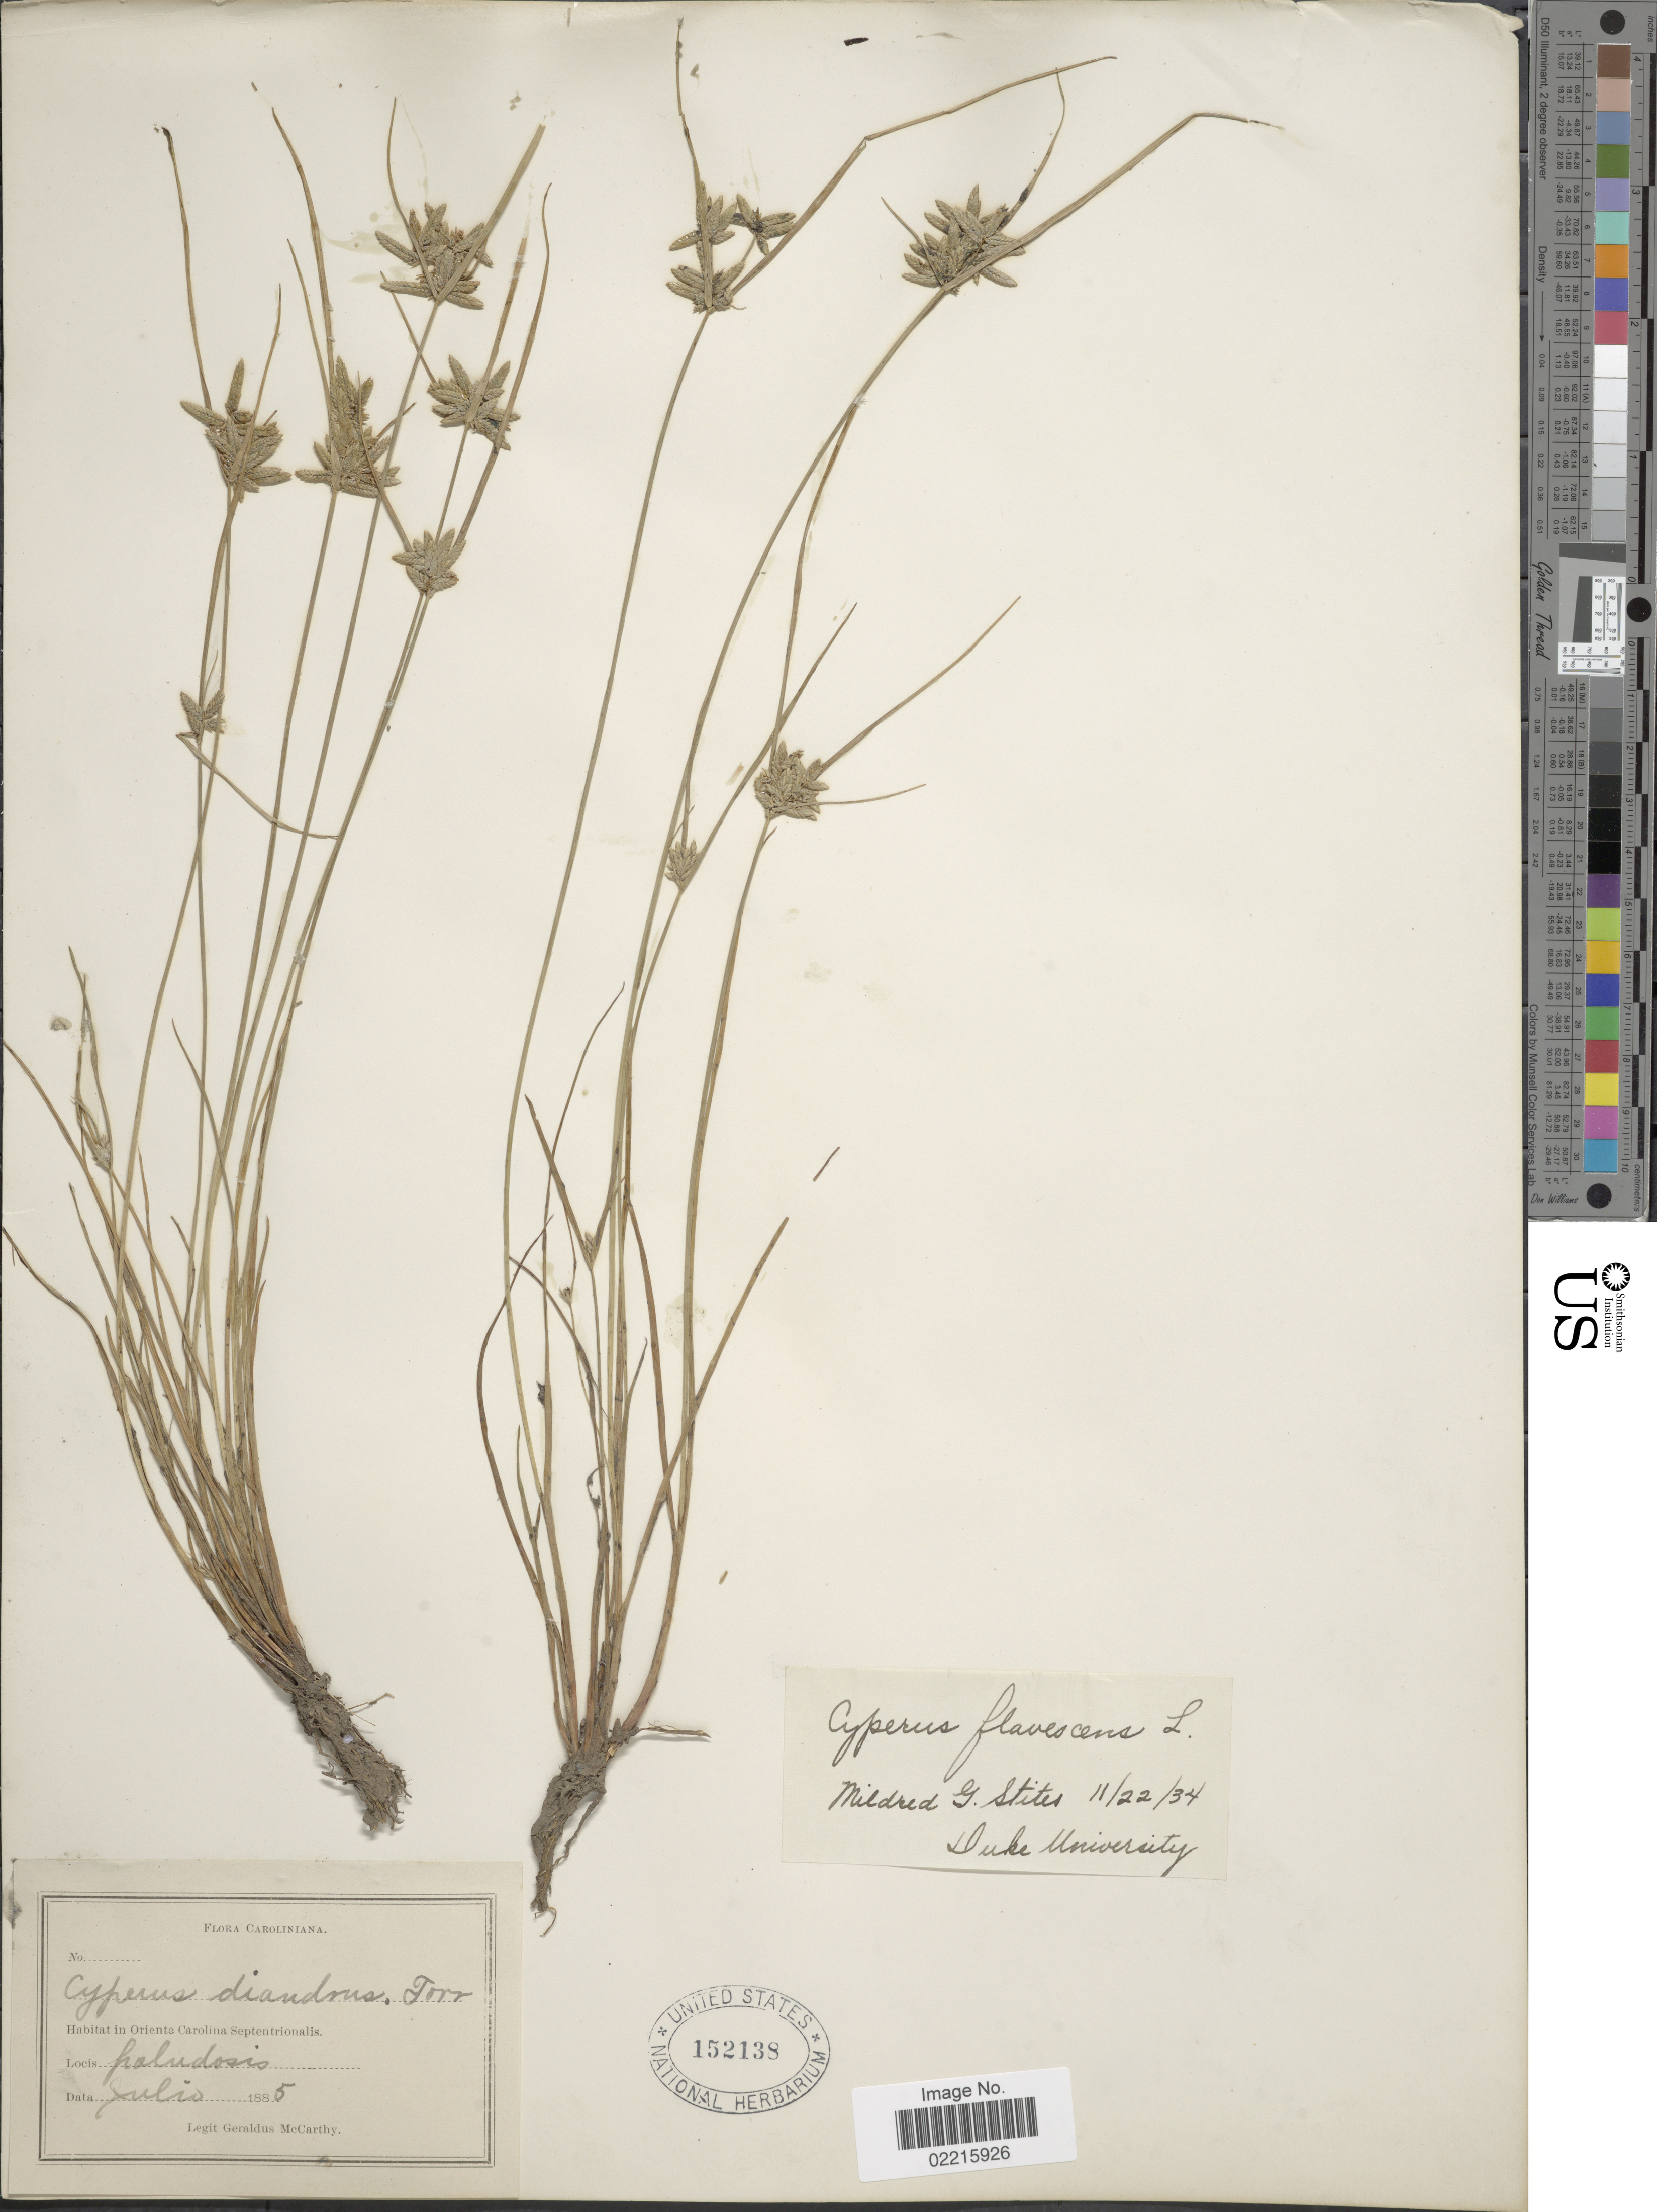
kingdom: Plantae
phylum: Tracheophyta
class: Liliopsida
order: Poales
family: Cyperaceae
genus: Cyperus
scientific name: Cyperus flavescens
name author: L.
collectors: M. McCarthy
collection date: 1885-07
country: United States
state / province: North Carolina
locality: Caroliniana. In Oriente Carolina Septentrionalis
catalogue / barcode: US 152138